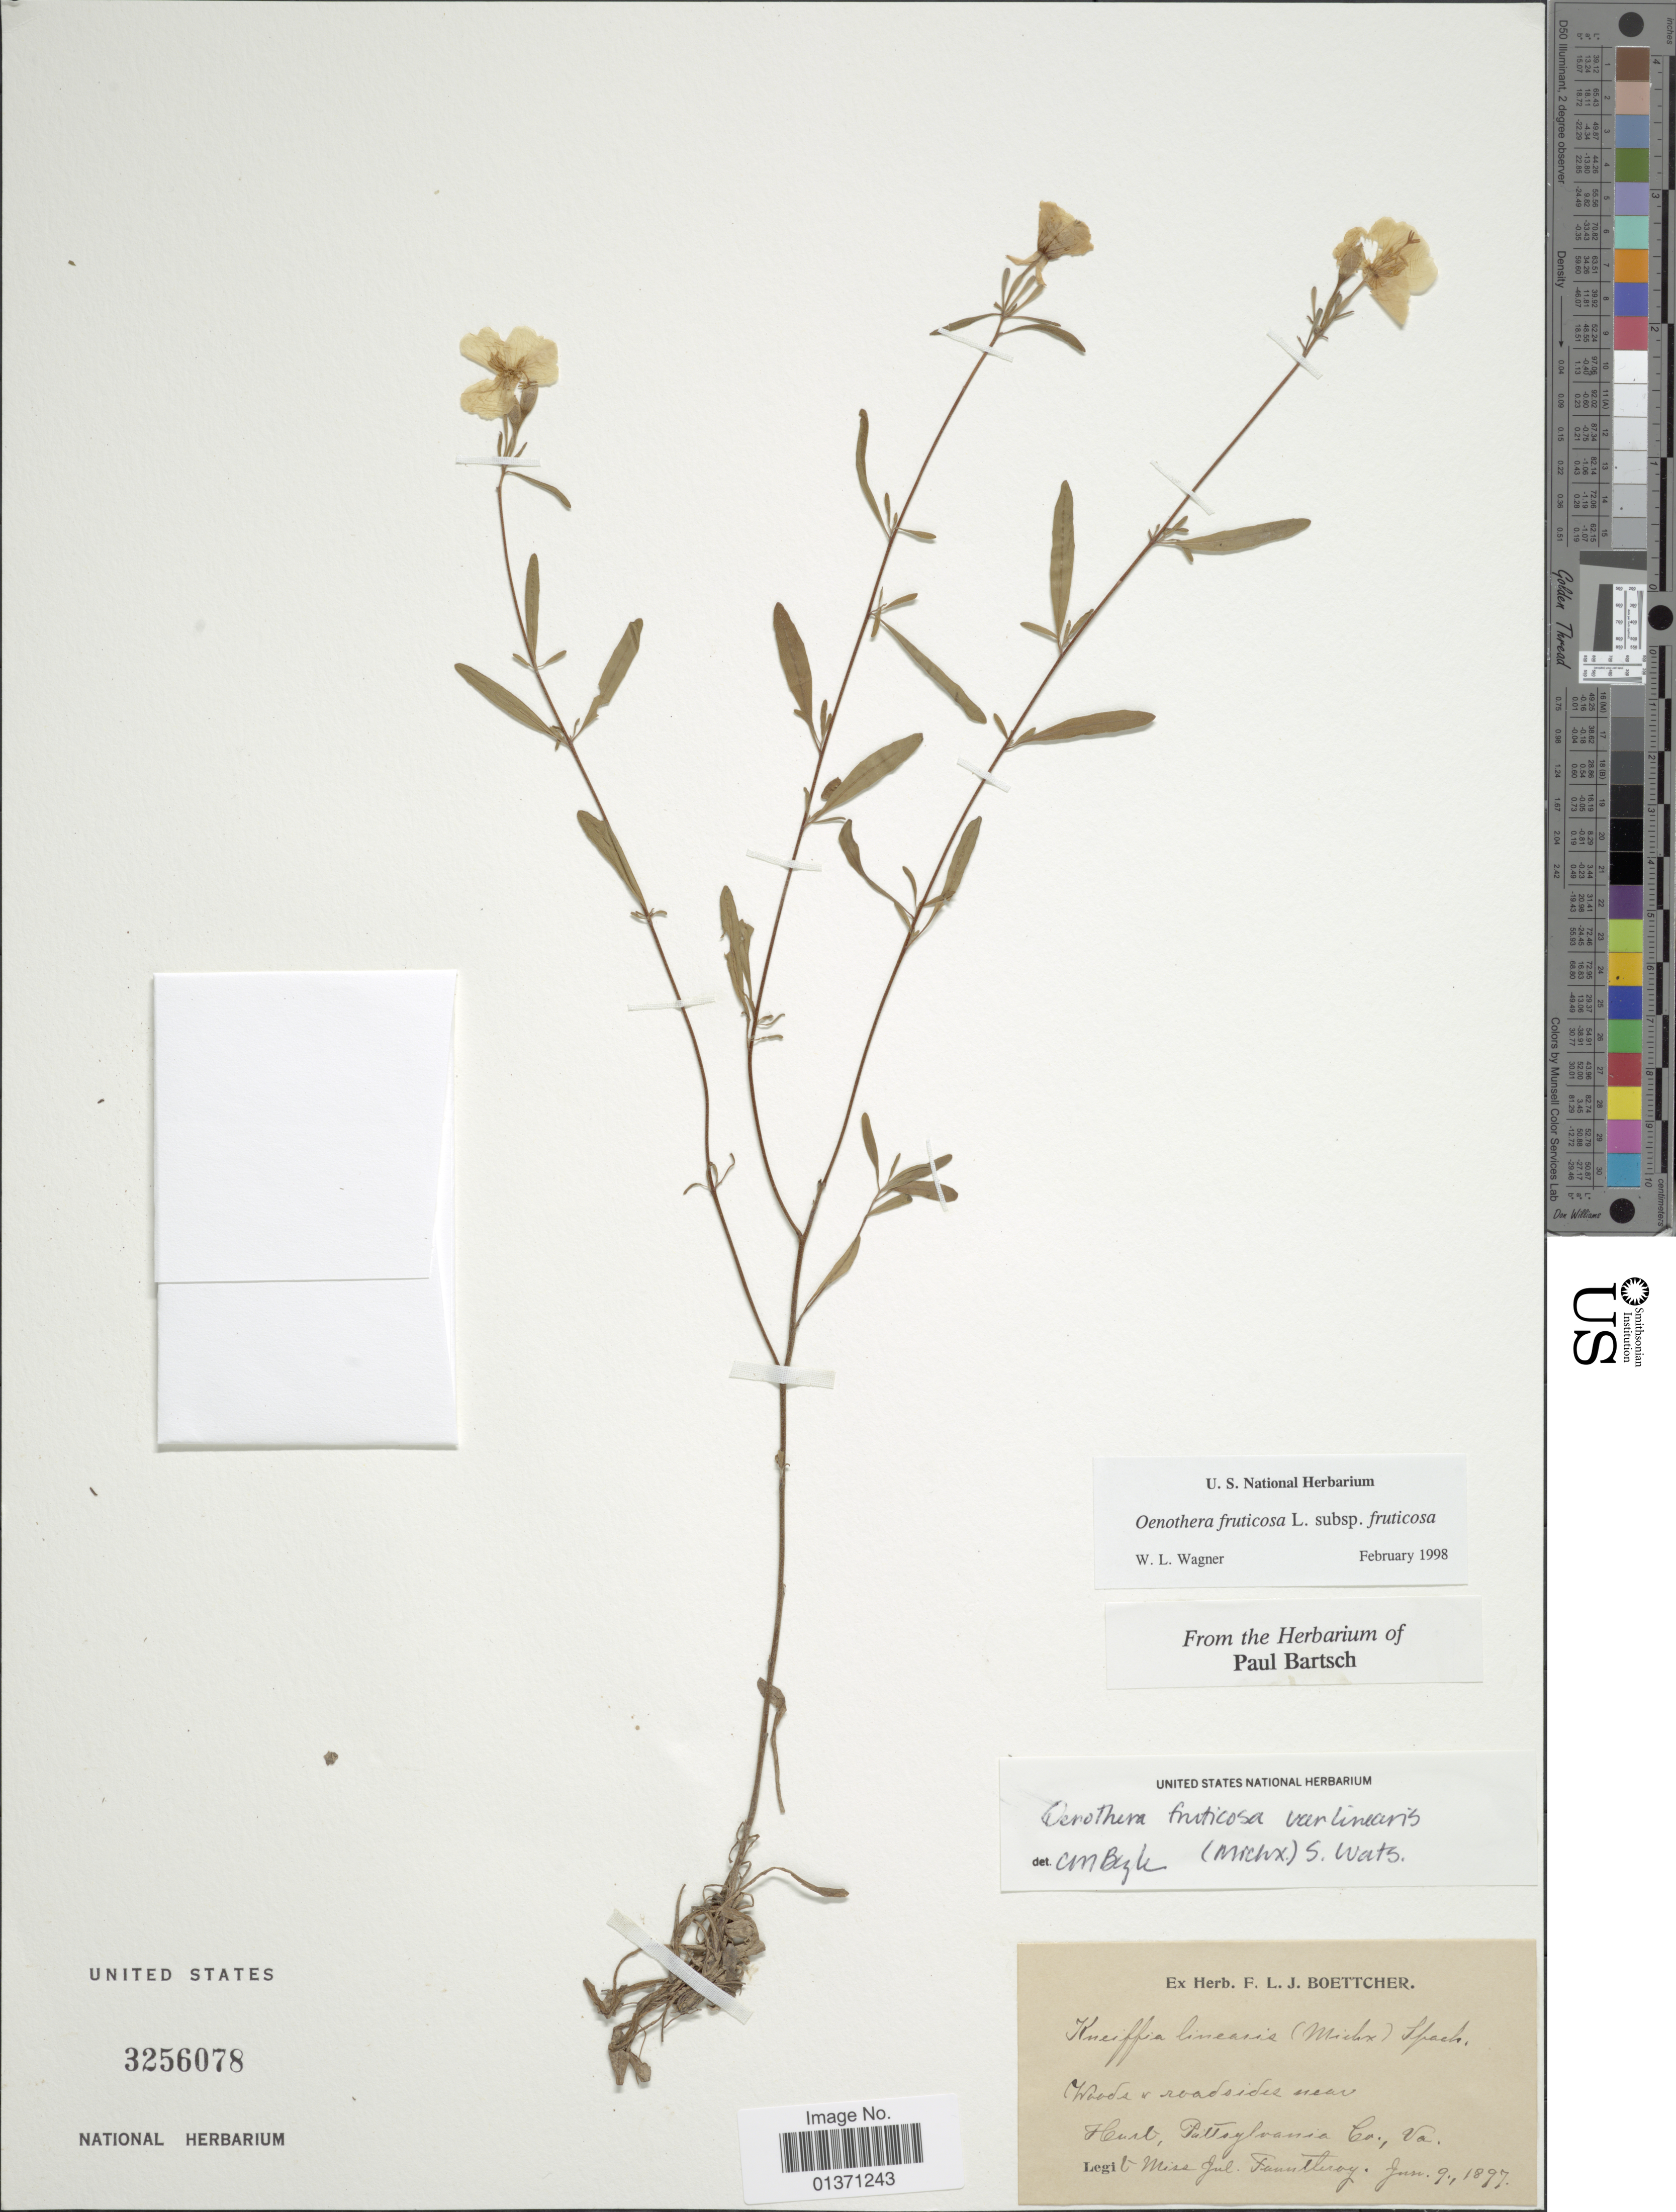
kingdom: Plantae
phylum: Tracheophyta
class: Magnoliopsida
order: Myrtales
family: Onagraceae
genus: Oenothera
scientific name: Oenothera fruticosa subsp. fruticosa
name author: L.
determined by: Wagner, W. L., (BOT), Smithsonian Institution - National Museum of Natural History (UNITED STATES)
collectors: J. Fauntleroy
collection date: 1897-06-09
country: United States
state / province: Virginia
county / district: Spotsylvania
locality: Fleurt, (or Heurt) ?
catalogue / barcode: US 3256078